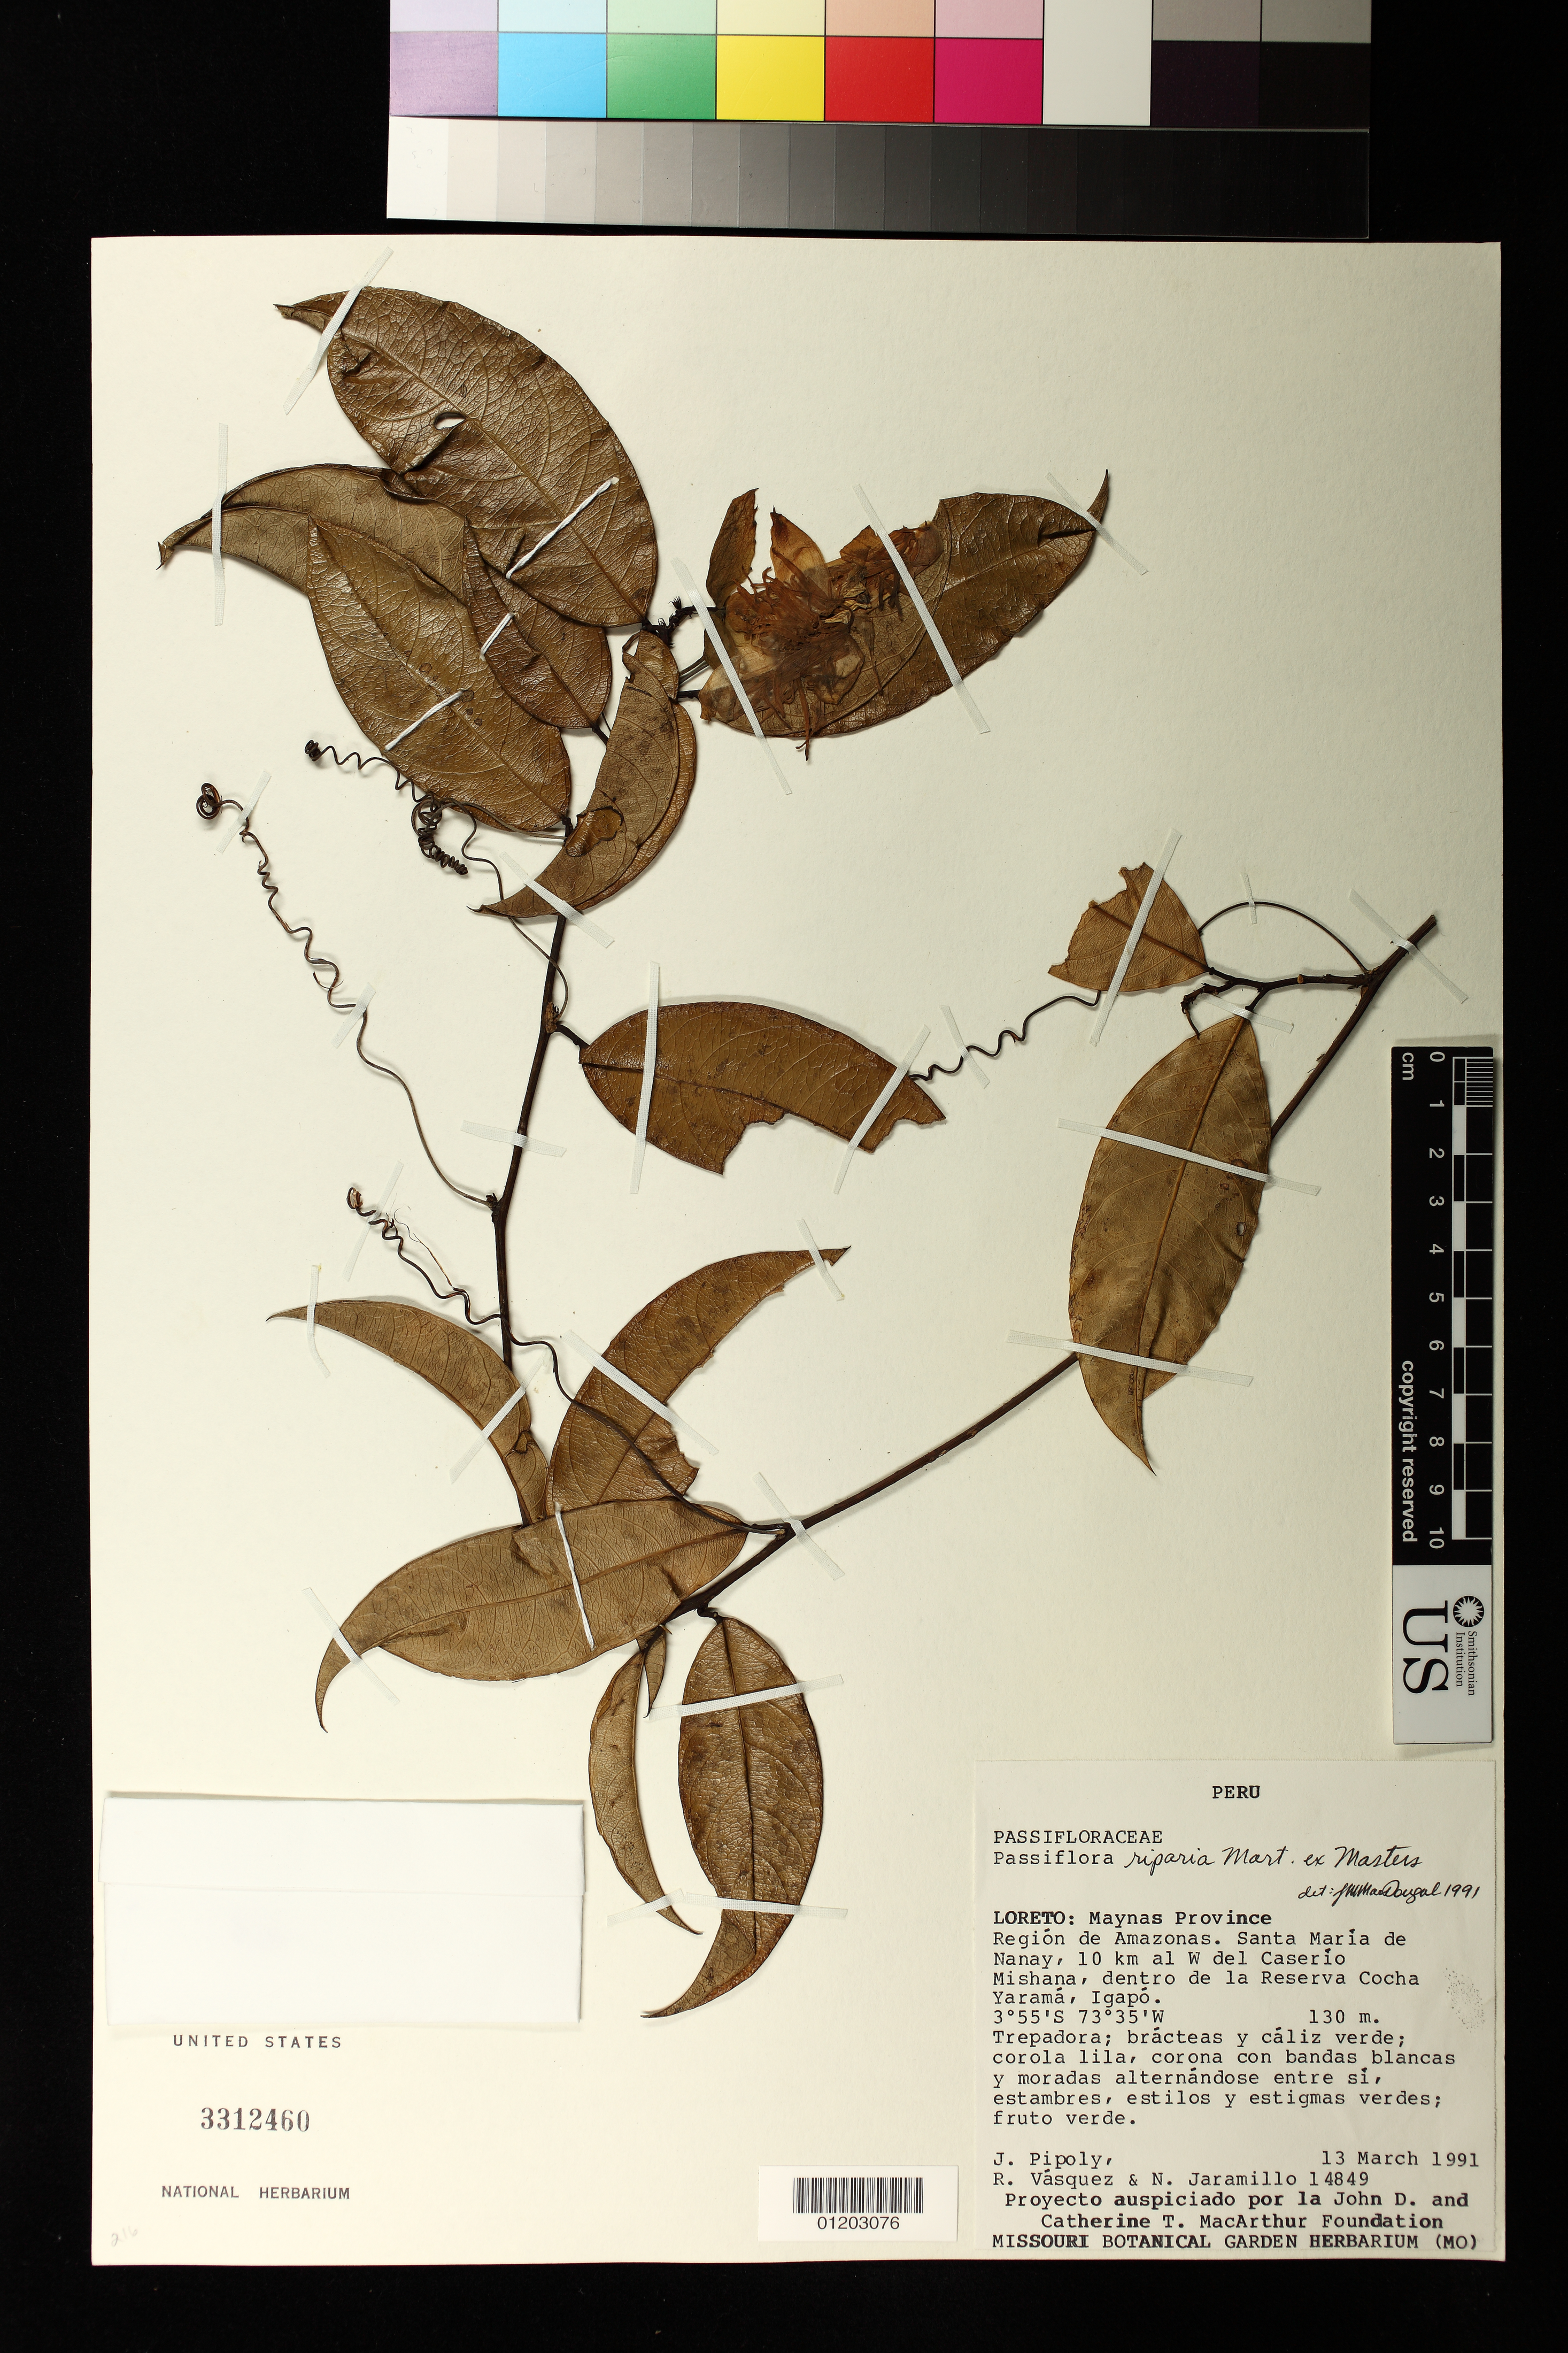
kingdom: Plantae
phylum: Tracheophyta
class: Magnoliopsida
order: Malpighiales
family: Passifloraceae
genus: Passiflora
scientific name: Passiflora riparia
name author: Mart. ex Mast.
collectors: J. J. Pipoly, R. Vasquez & N. Jaramillo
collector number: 14849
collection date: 1991-03-13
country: Peru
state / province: Loreto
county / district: Maynas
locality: Santa Maria de Nanay, 10 km al W del Caserio Mishana, dentro de la Reserva Cocha Yarama, Igapo.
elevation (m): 130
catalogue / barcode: US 3312460